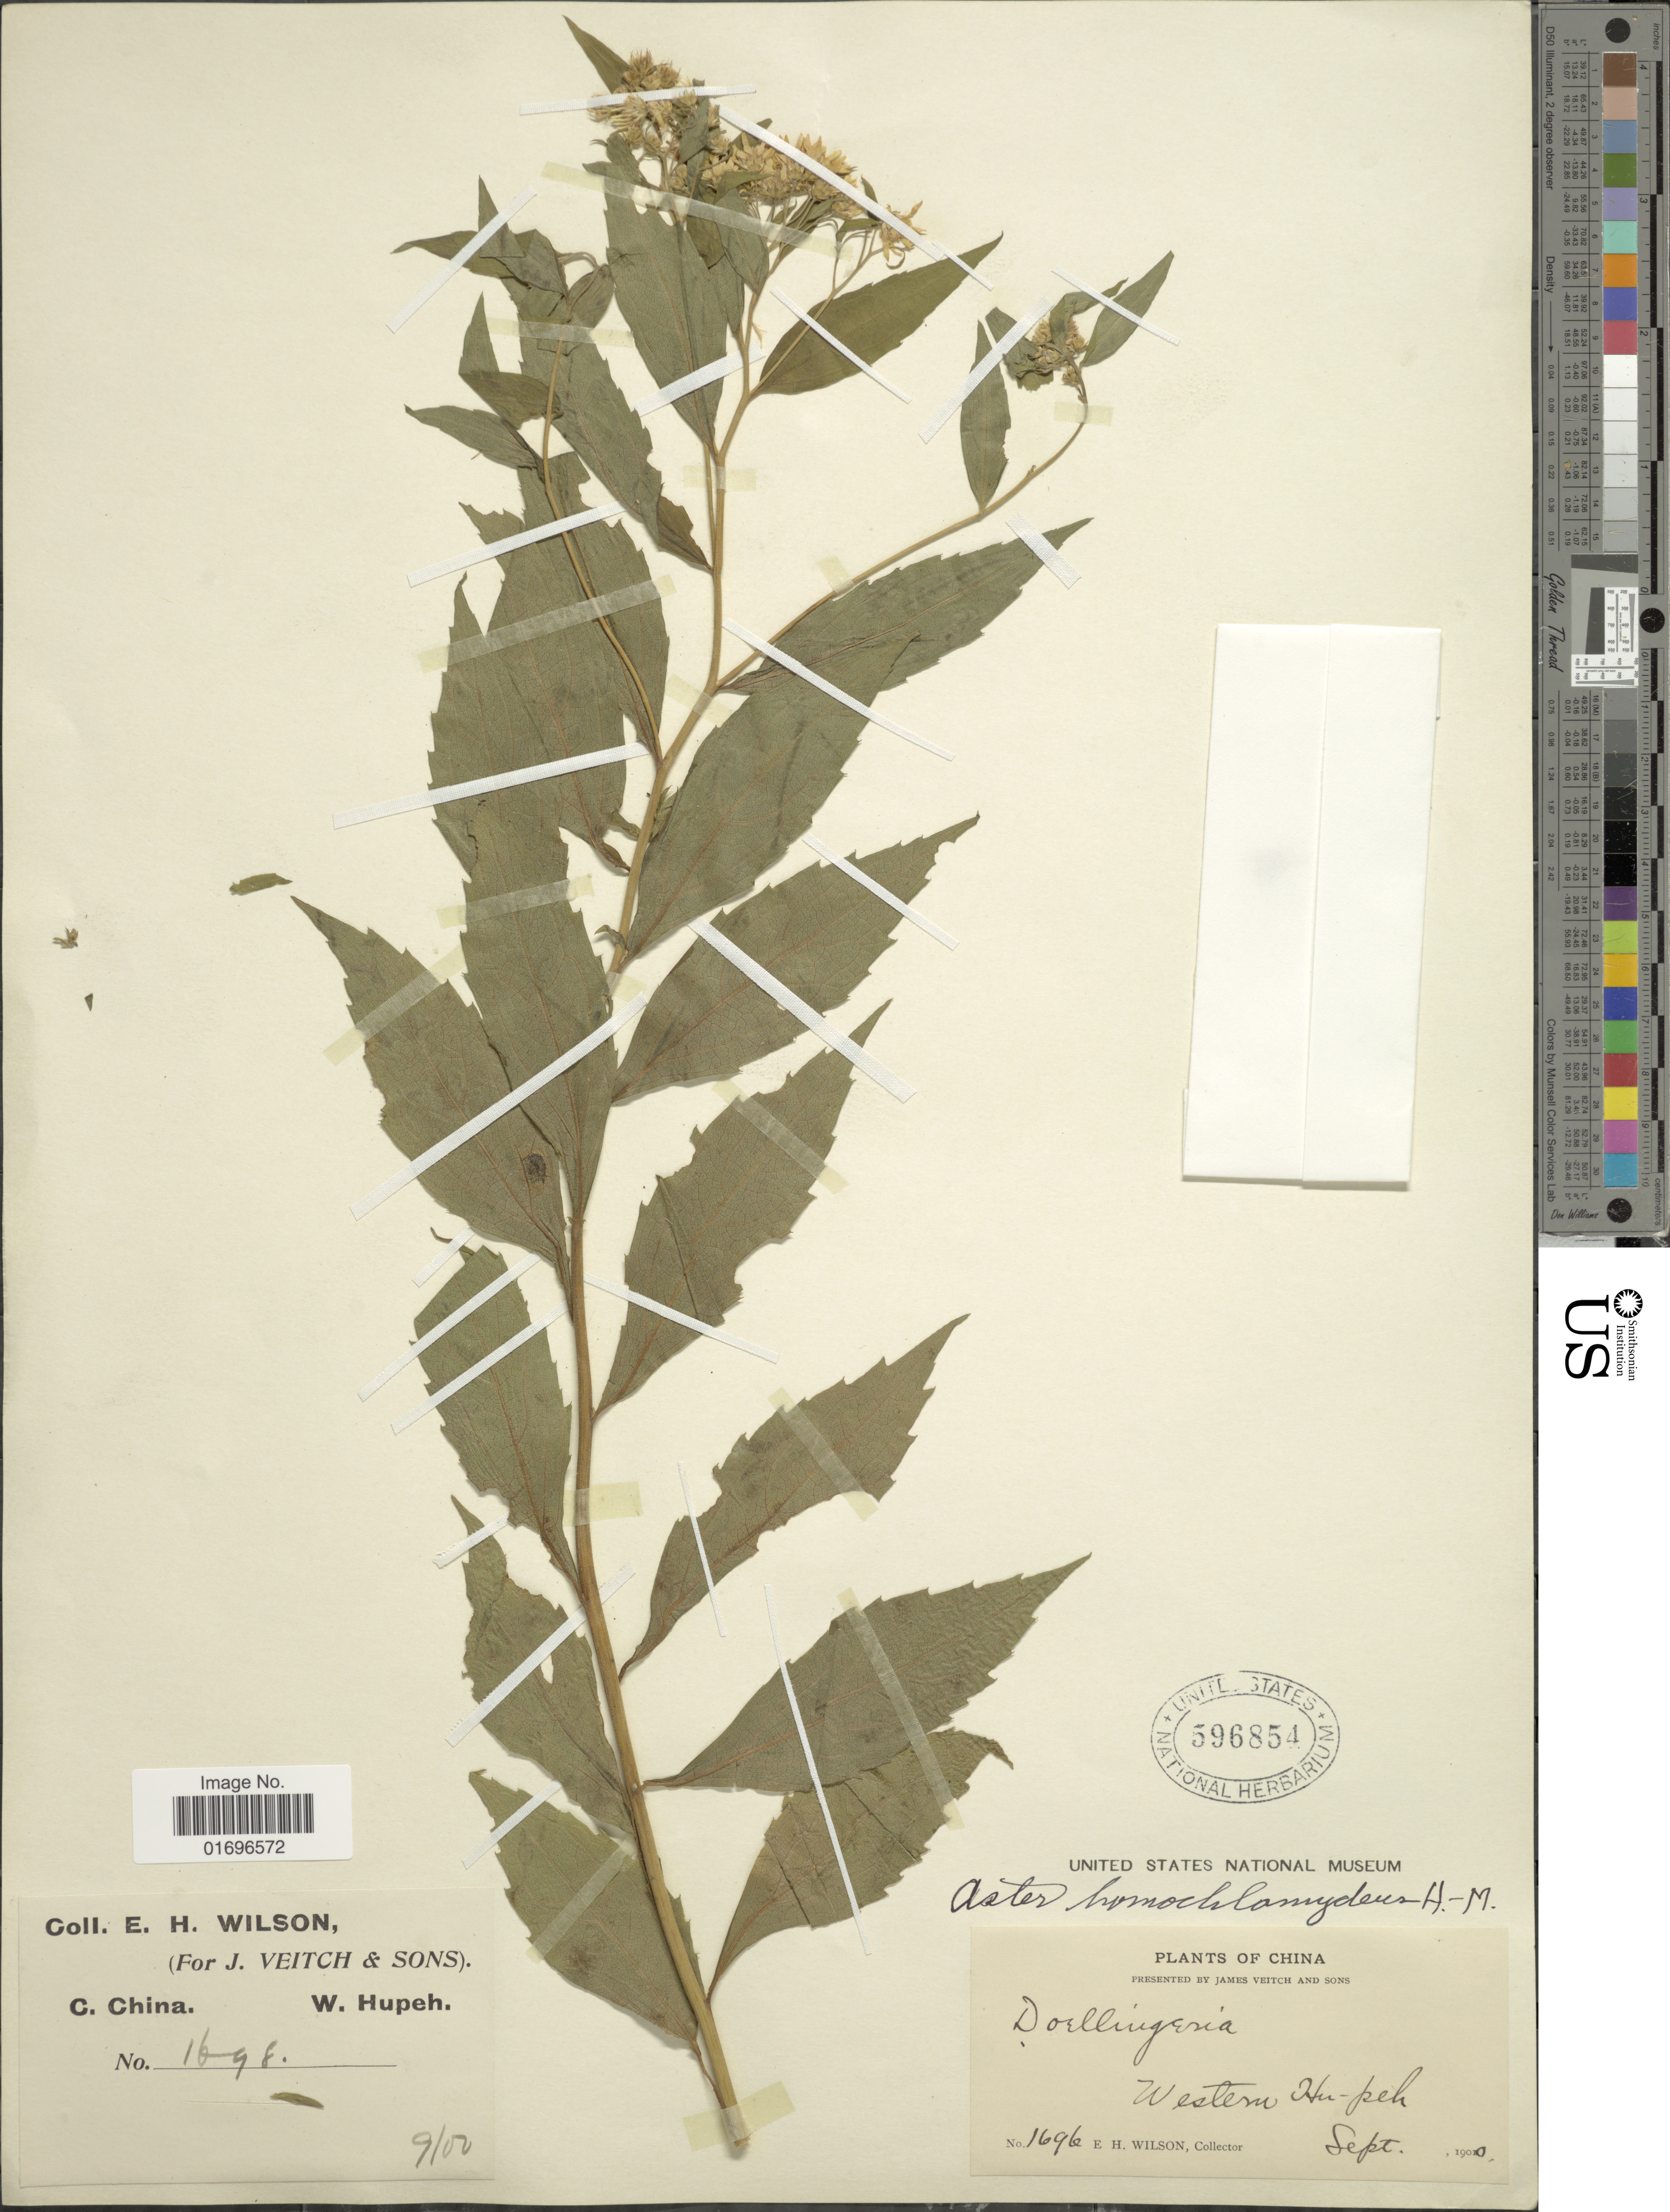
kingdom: Plantae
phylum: Tracheophyta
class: Magnoliopsida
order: Asterales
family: Asteraceae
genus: Aster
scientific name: Aster homochlamydeus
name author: Hand.-Mazz.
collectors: E. Wilson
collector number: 1696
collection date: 1900-09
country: China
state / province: Hubei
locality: Western Hu-peh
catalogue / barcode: US 596854